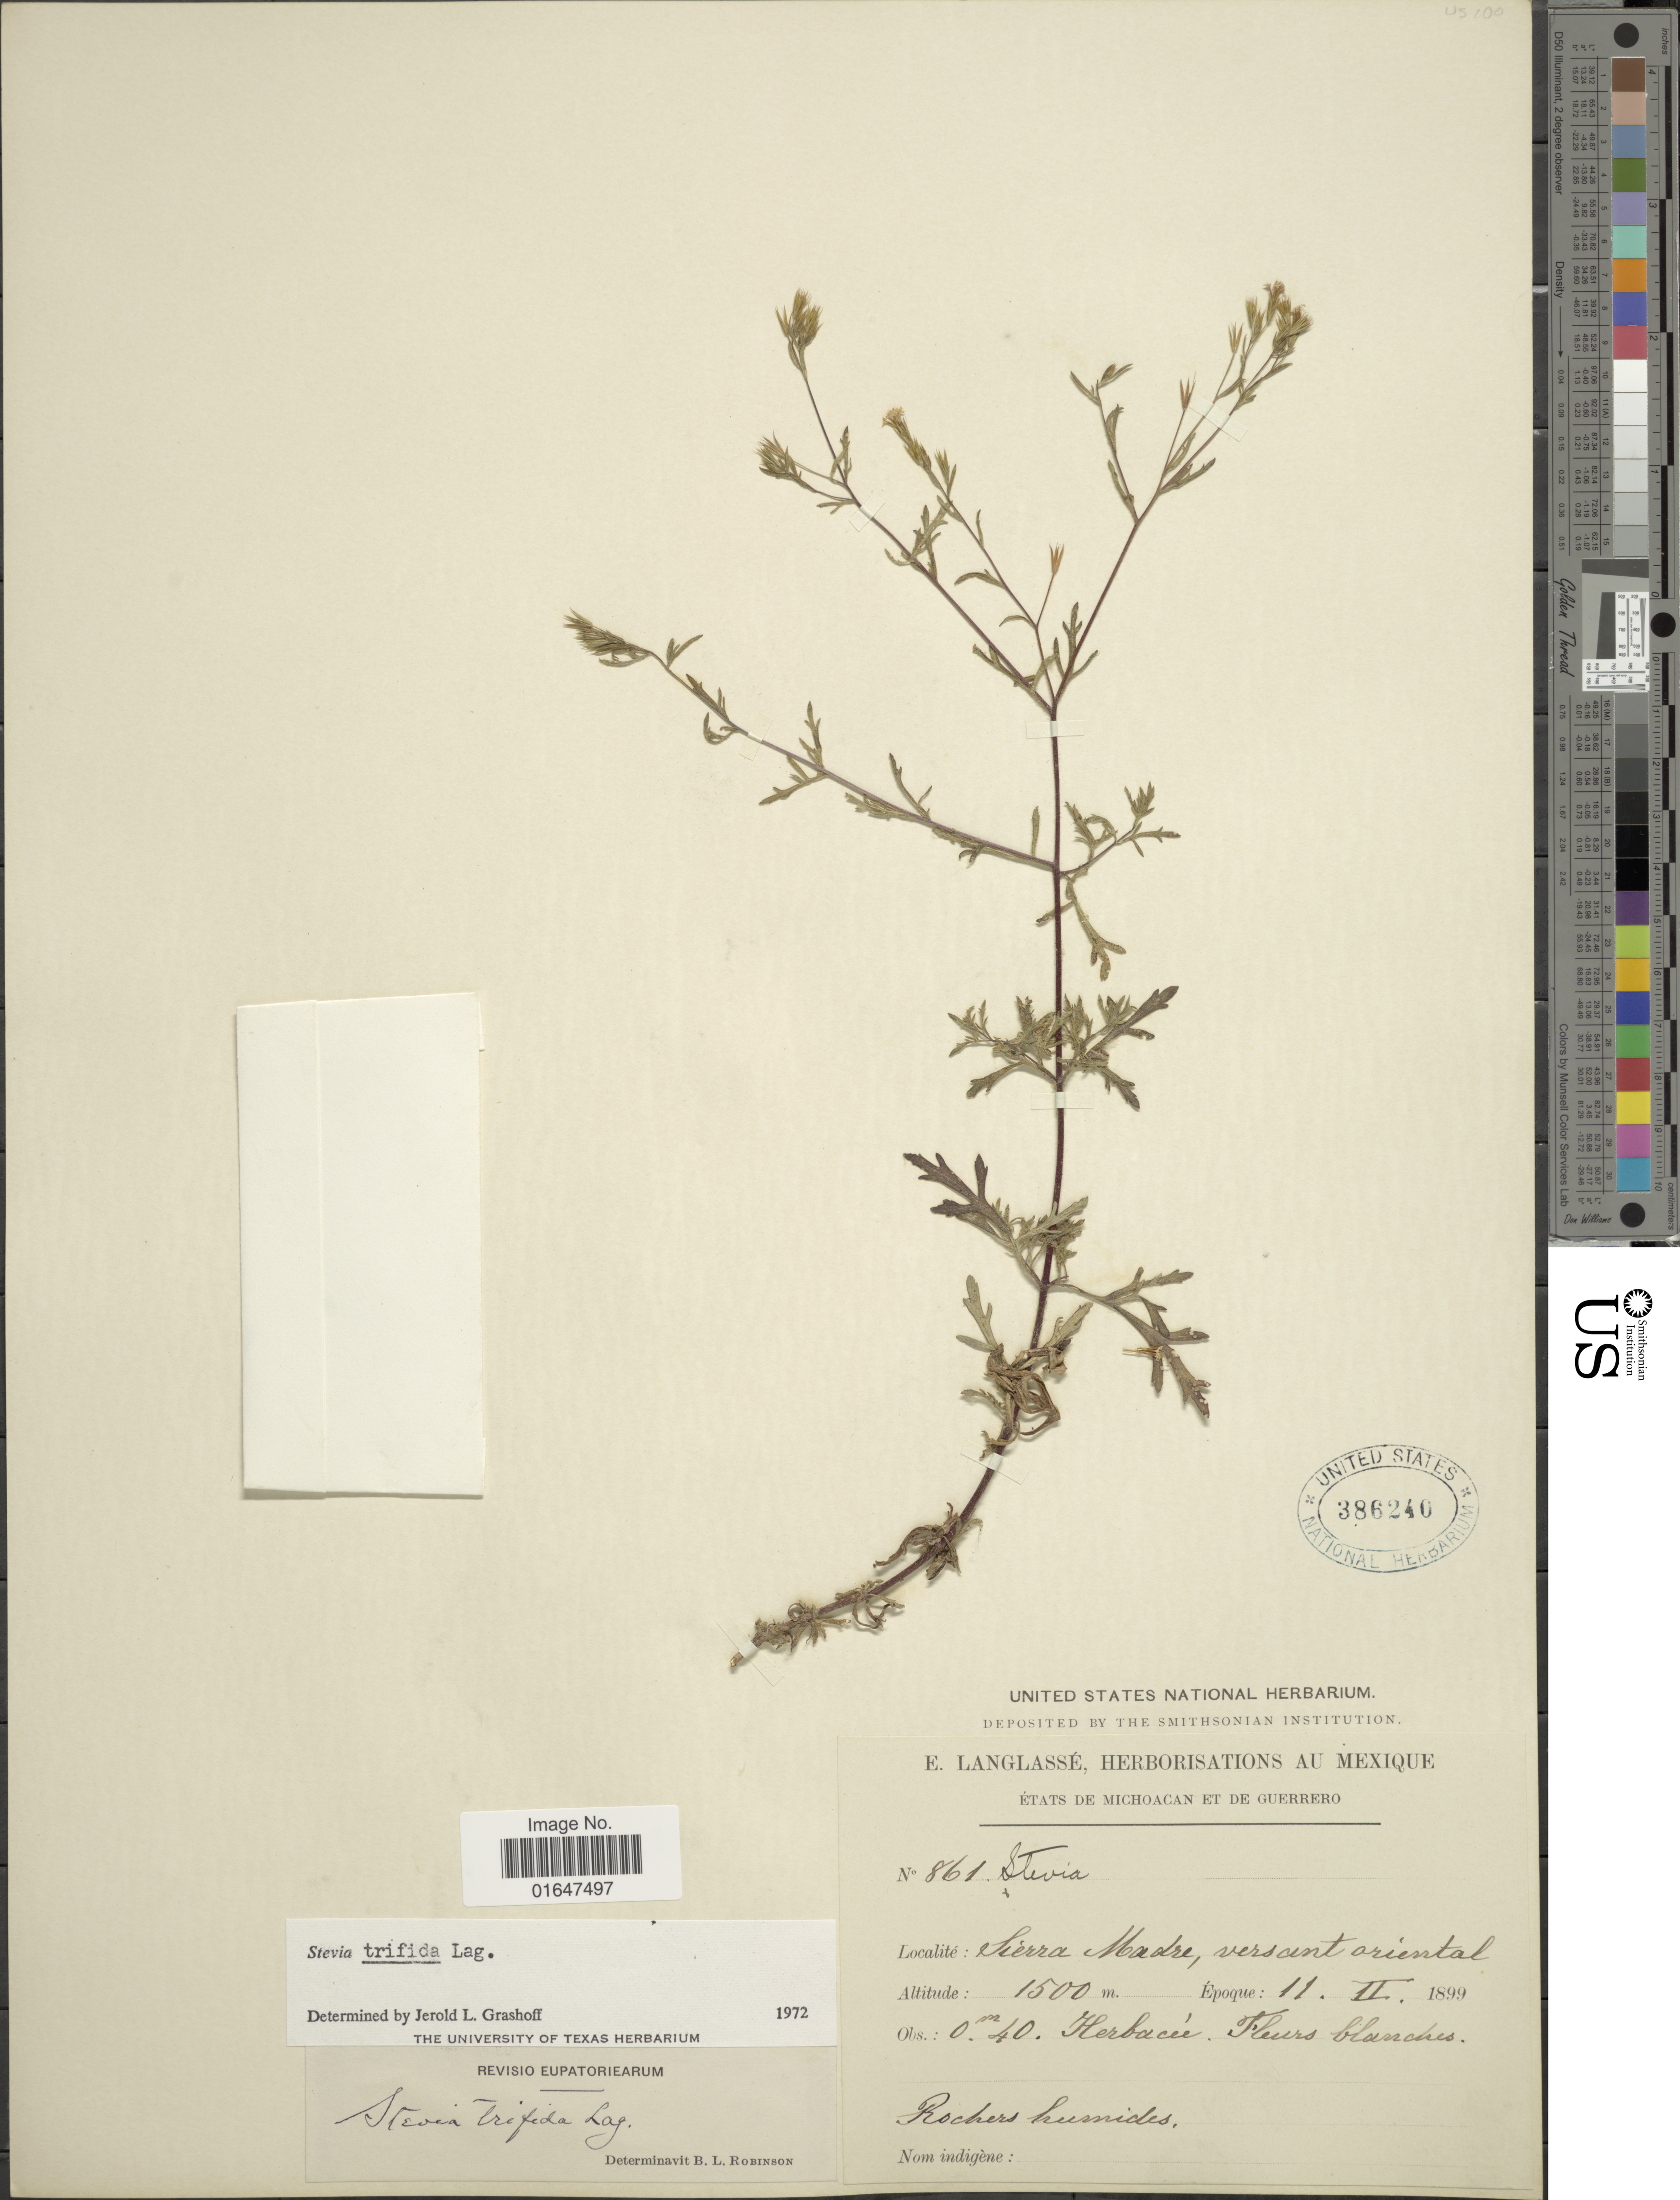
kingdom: Plantae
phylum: Tracheophyta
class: Magnoliopsida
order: Asterales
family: Asteraceae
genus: Stevia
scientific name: Stevia trifida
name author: Lag.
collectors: E. Langlassé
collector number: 861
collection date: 1899-02-11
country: Mexico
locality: Etats de Michoacan et de Guerrero, Sierra Madre, versant oriental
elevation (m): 1500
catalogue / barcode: US 386240